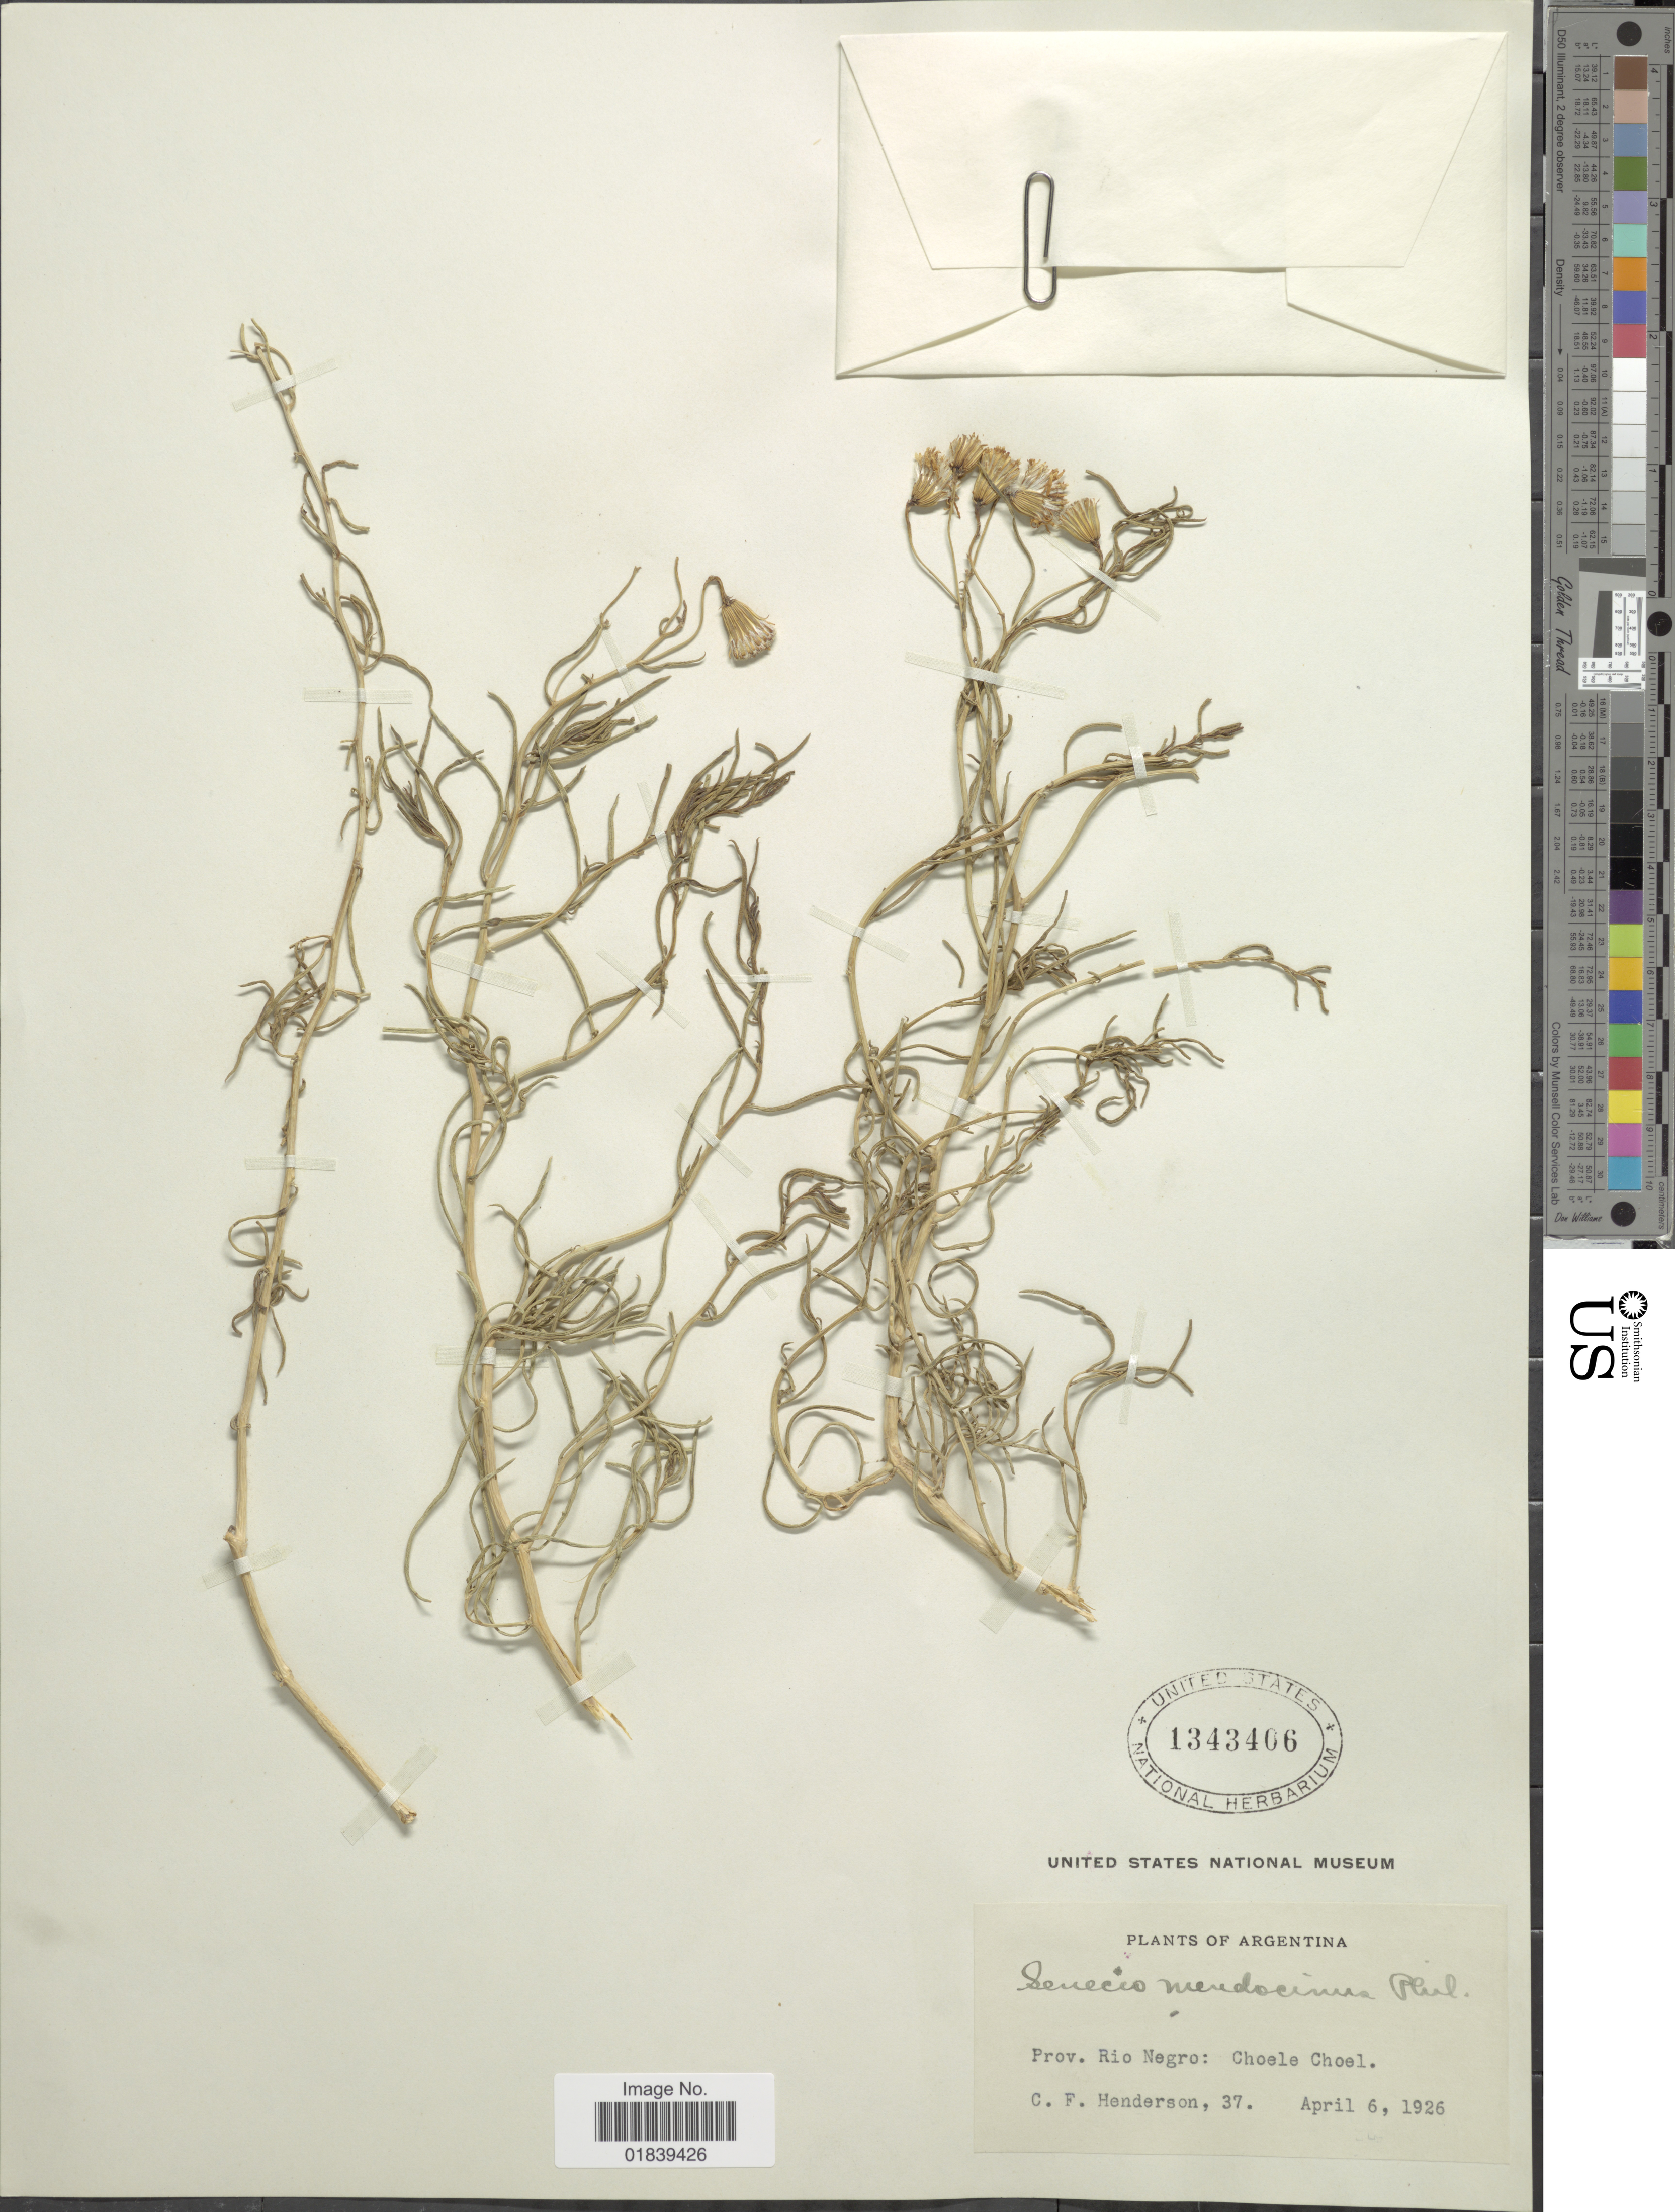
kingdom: Plantae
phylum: Tracheophyta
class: Magnoliopsida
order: Asterales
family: Asteraceae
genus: Senecio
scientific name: Senecio subulatus var. subulatus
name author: D. Don ex Hook. & Arn.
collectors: C. Henderson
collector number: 37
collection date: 1926-04-06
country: Argentina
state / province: Rio Negro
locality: Choele Choel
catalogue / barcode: US 1343406